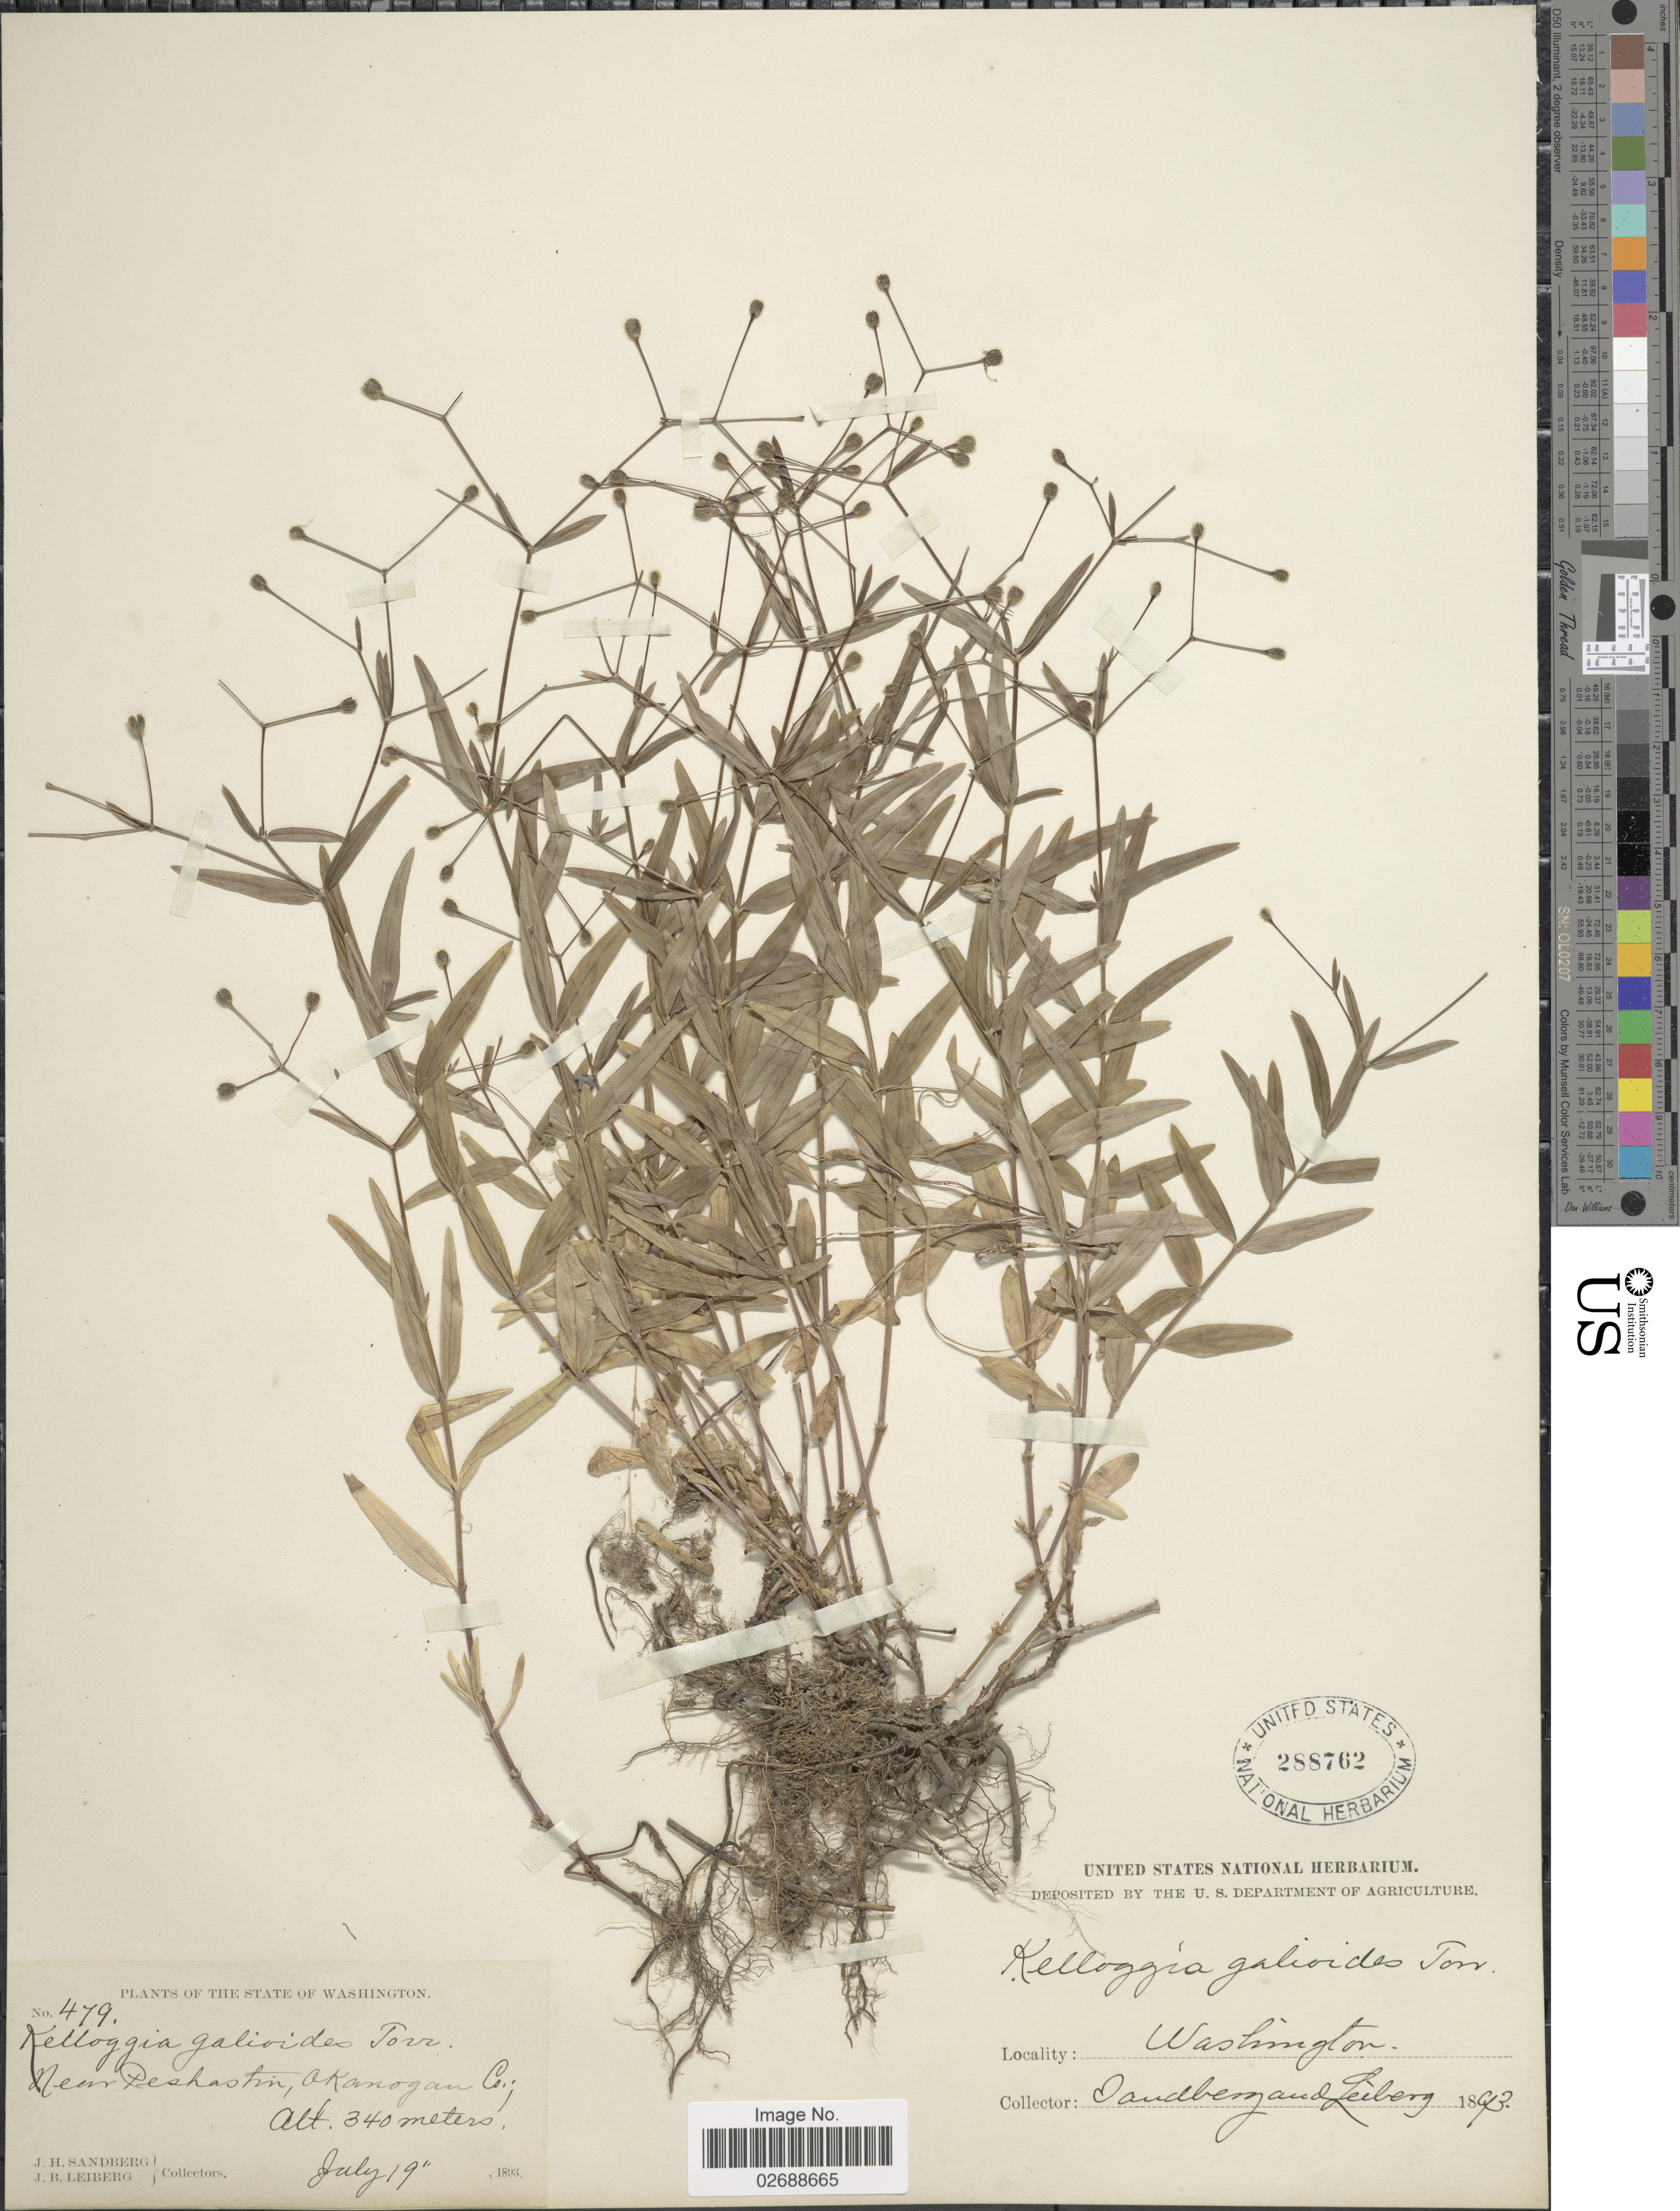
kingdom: Plantae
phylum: Tracheophyta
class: Magnoliopsida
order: Gentianales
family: Rubiaceae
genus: Kelloggia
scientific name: Kelloggia galioides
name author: Torr.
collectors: J. H. Sandberg & J. B. Leiberg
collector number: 479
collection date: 1893-07-19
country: United States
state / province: Washington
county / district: Okanogan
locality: Near Deshastin, Okanogan Co.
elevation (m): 340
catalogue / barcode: US 288762